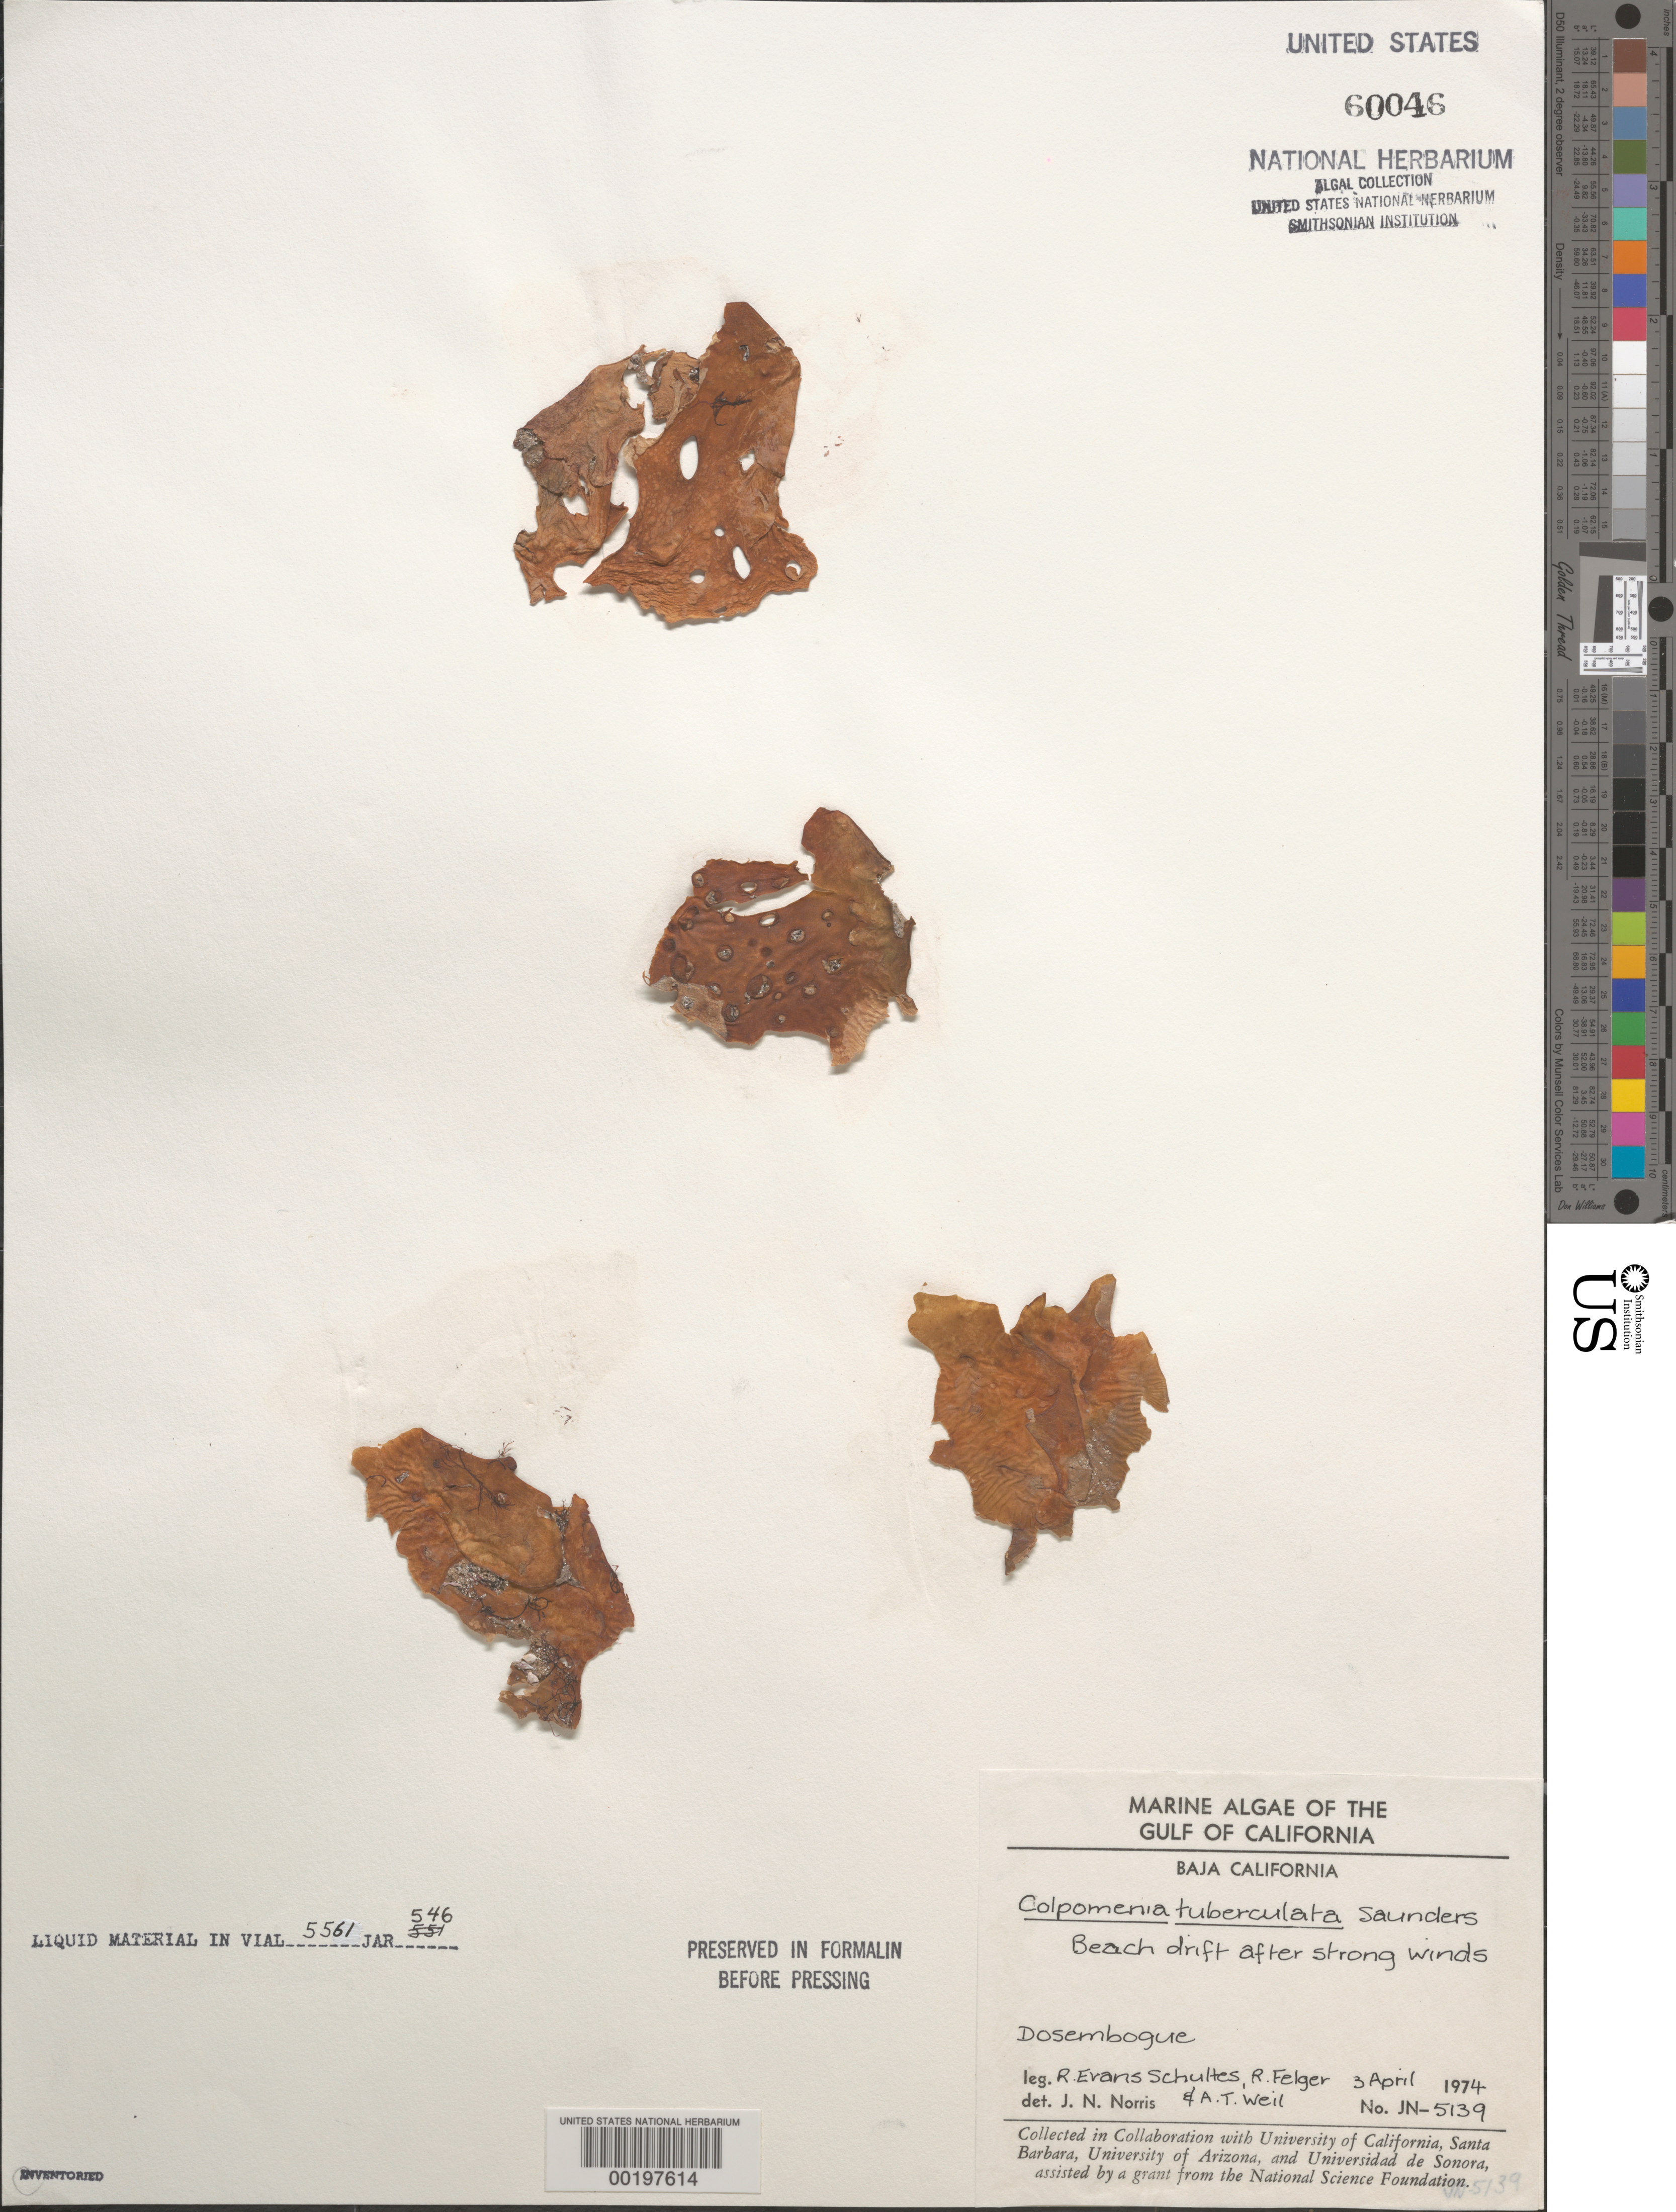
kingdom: Chromista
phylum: Ochrophyta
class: Phaeophyceae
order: Scytosiphonales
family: Scytosiphonaceae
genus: Colpomenia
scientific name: Colpomenia tuberculata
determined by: Norris, James N.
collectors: R. E. Schultes, R. S. Felger & A. T. Weil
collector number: JN-5139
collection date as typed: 03 Apr 1974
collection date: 1974-04-03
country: Mexico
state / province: Sonora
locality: Desembogue (Dosembogue)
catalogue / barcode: US 60046